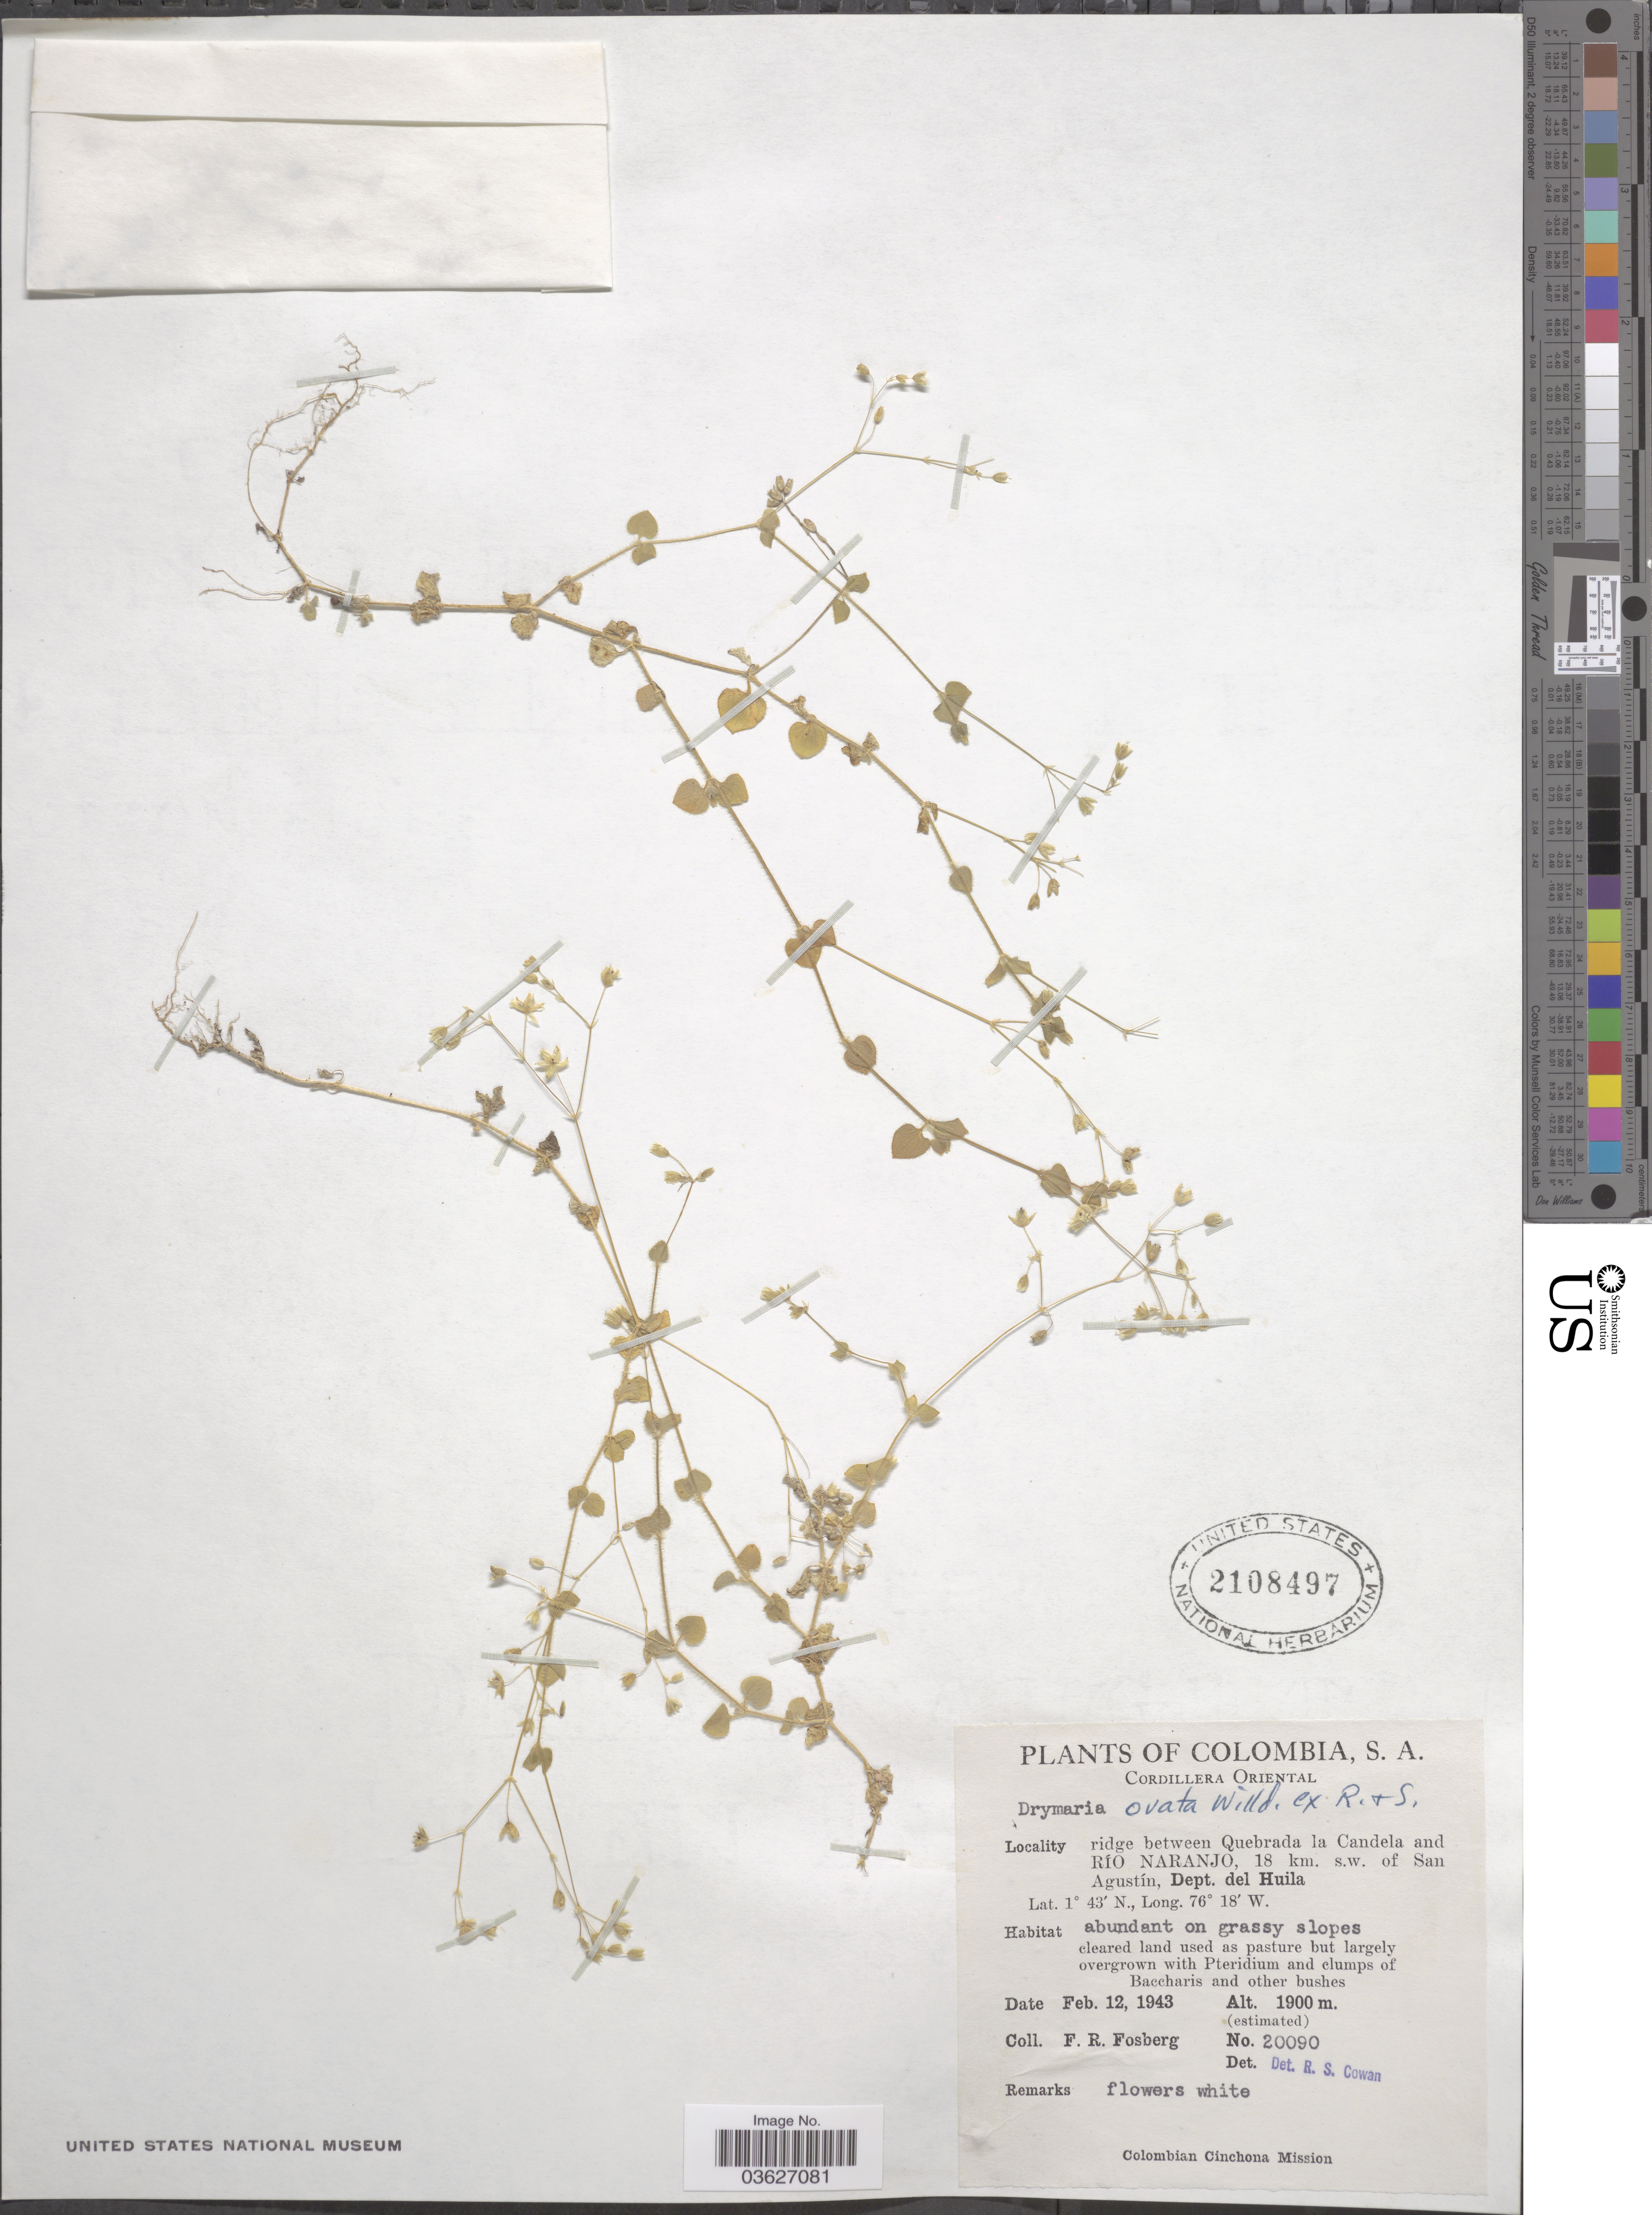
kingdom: Plantae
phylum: Tracheophyta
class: Magnoliopsida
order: Caryophyllales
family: Caryophyllaceae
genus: Drymaria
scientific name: Drymaria ovata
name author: Humb. & Bonpl. ex Schult.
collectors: F. R. Fosberg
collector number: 20090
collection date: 1943-02-12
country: Colombia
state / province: Huila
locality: Cordillera Oriental. Ridge between Quebrada la Candela and Río Naranjo, 18 km. s.w. of San Agustín, Dept. del Huila.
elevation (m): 1900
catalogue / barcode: US 2108497